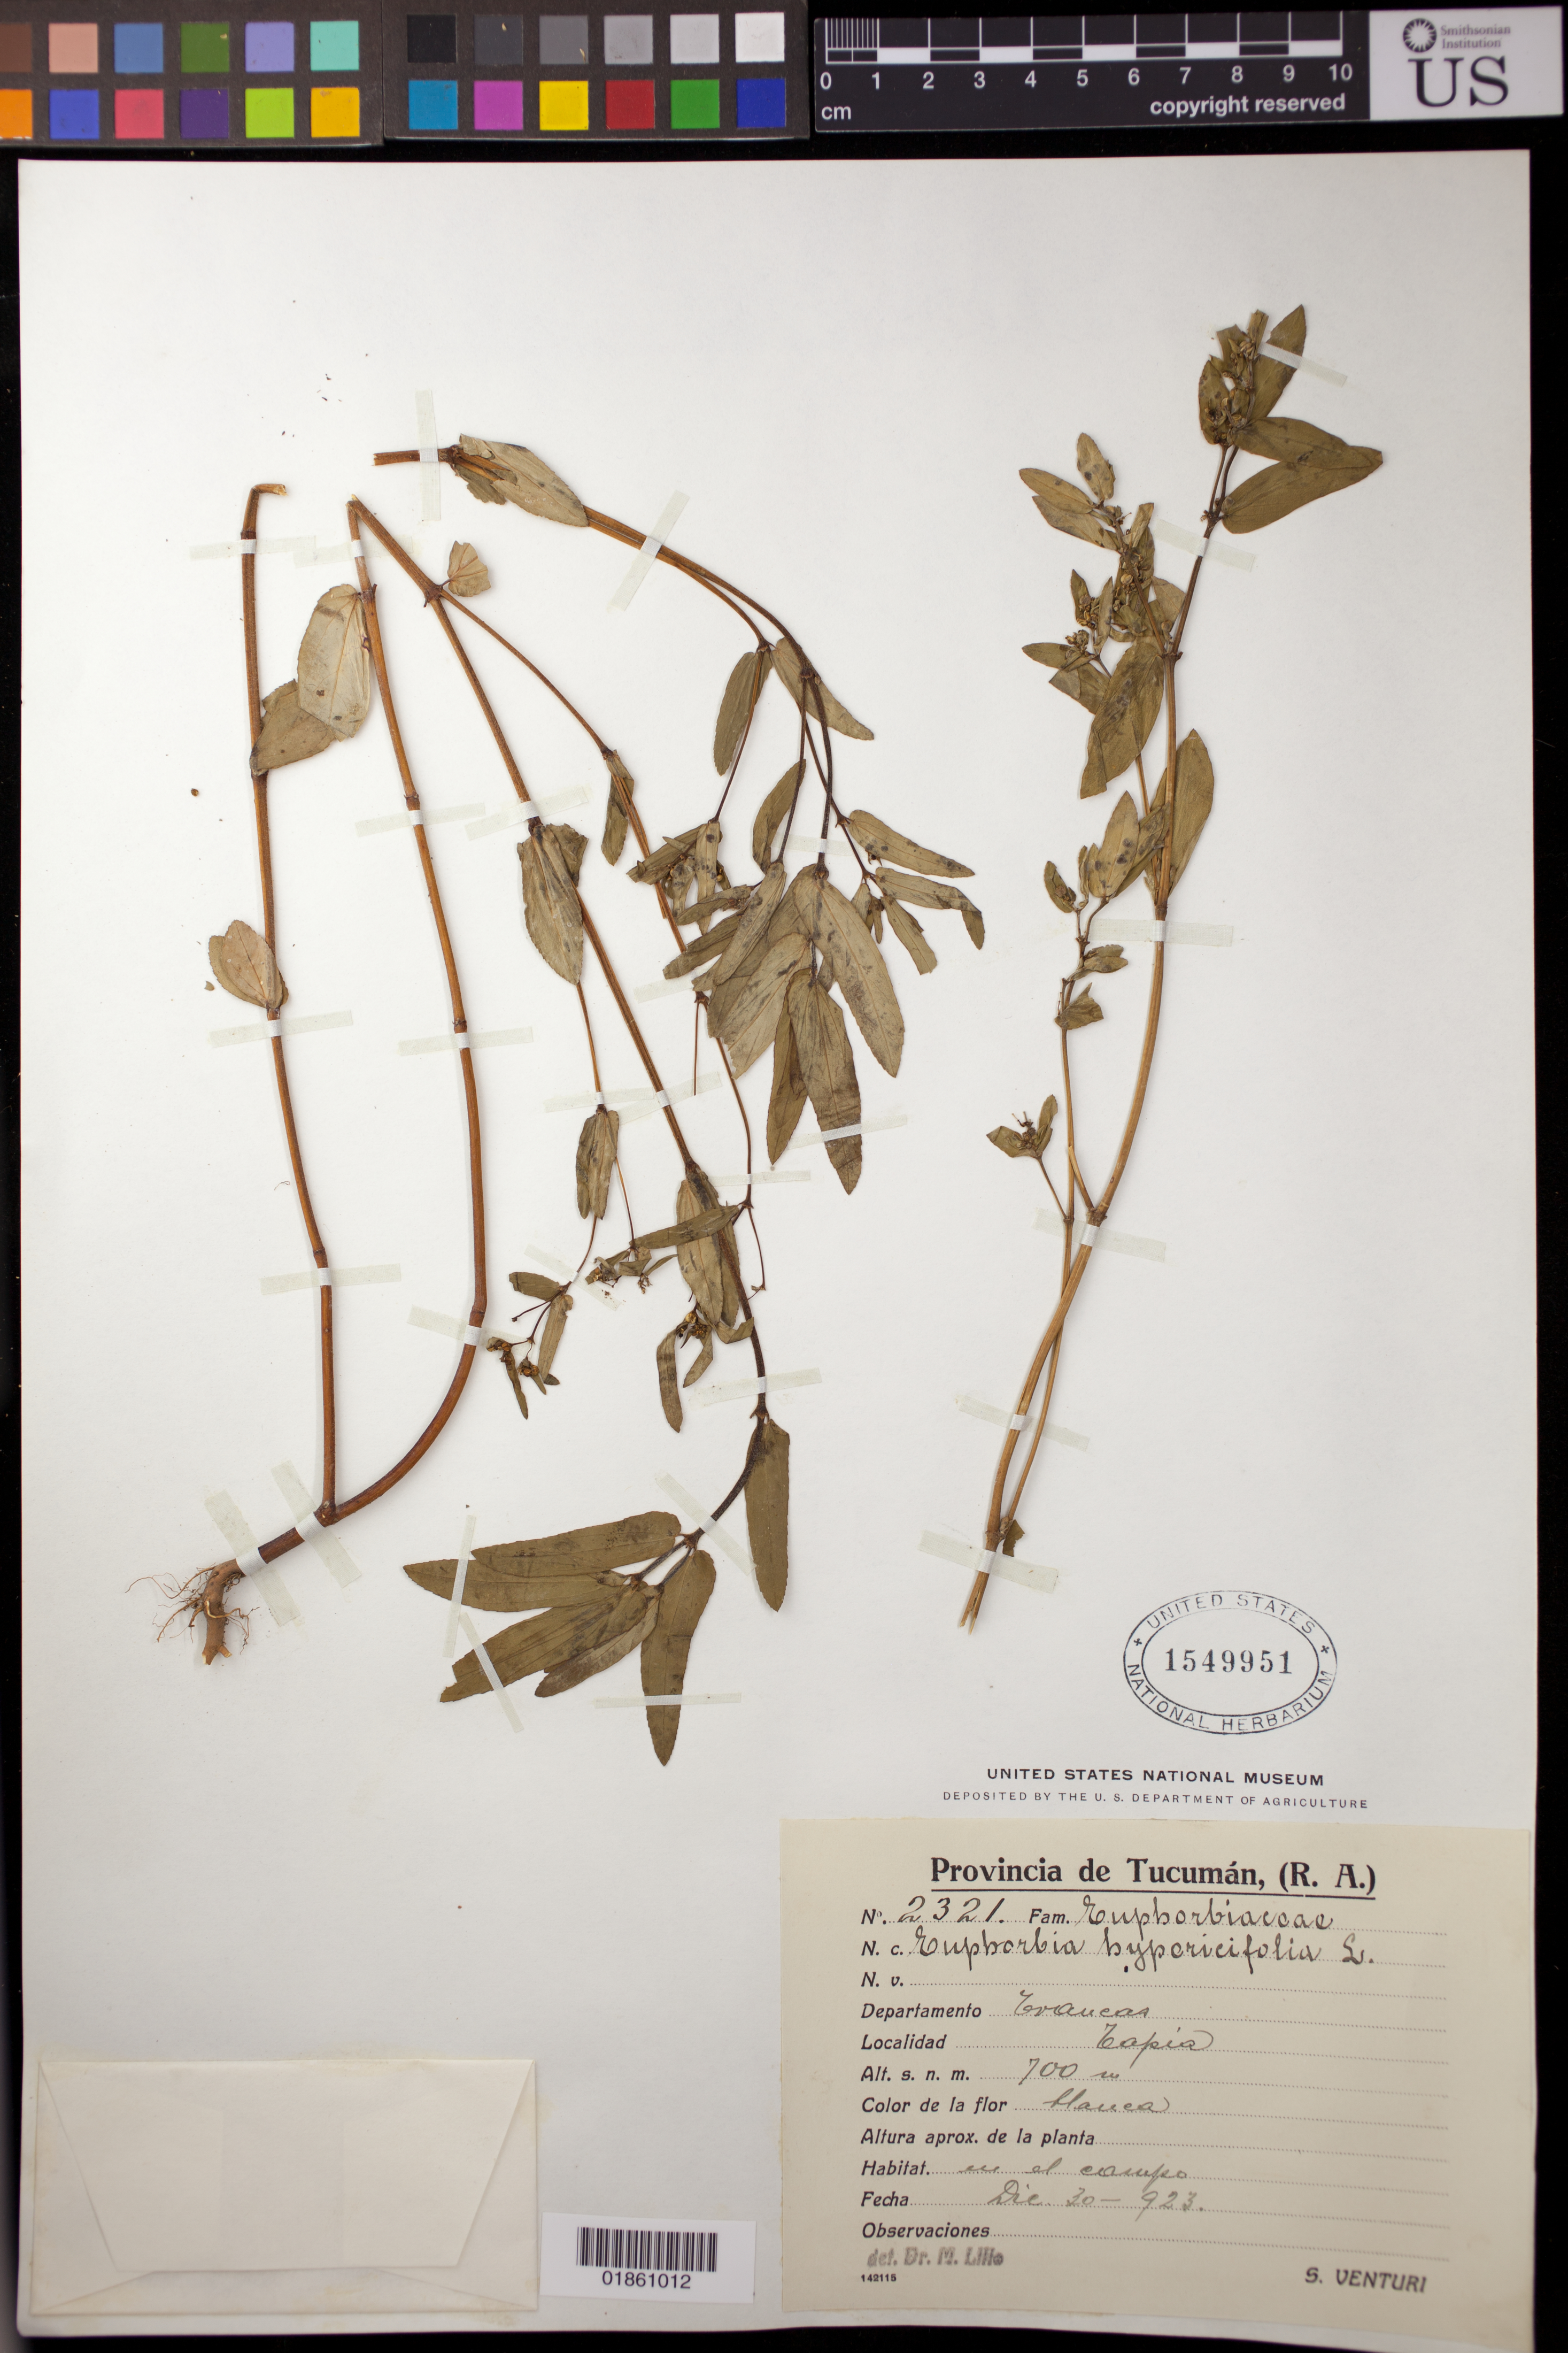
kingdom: Plantae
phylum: Tracheophyta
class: Magnoliopsida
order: Malpighiales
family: Euphorbiaceae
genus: Euphorbia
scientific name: Euphorbia hypericifolia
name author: L.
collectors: S. Venturi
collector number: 2321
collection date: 1923-12-30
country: Argentina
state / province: Tucuman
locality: Trancas, Tapia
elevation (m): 700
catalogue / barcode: US 1549951